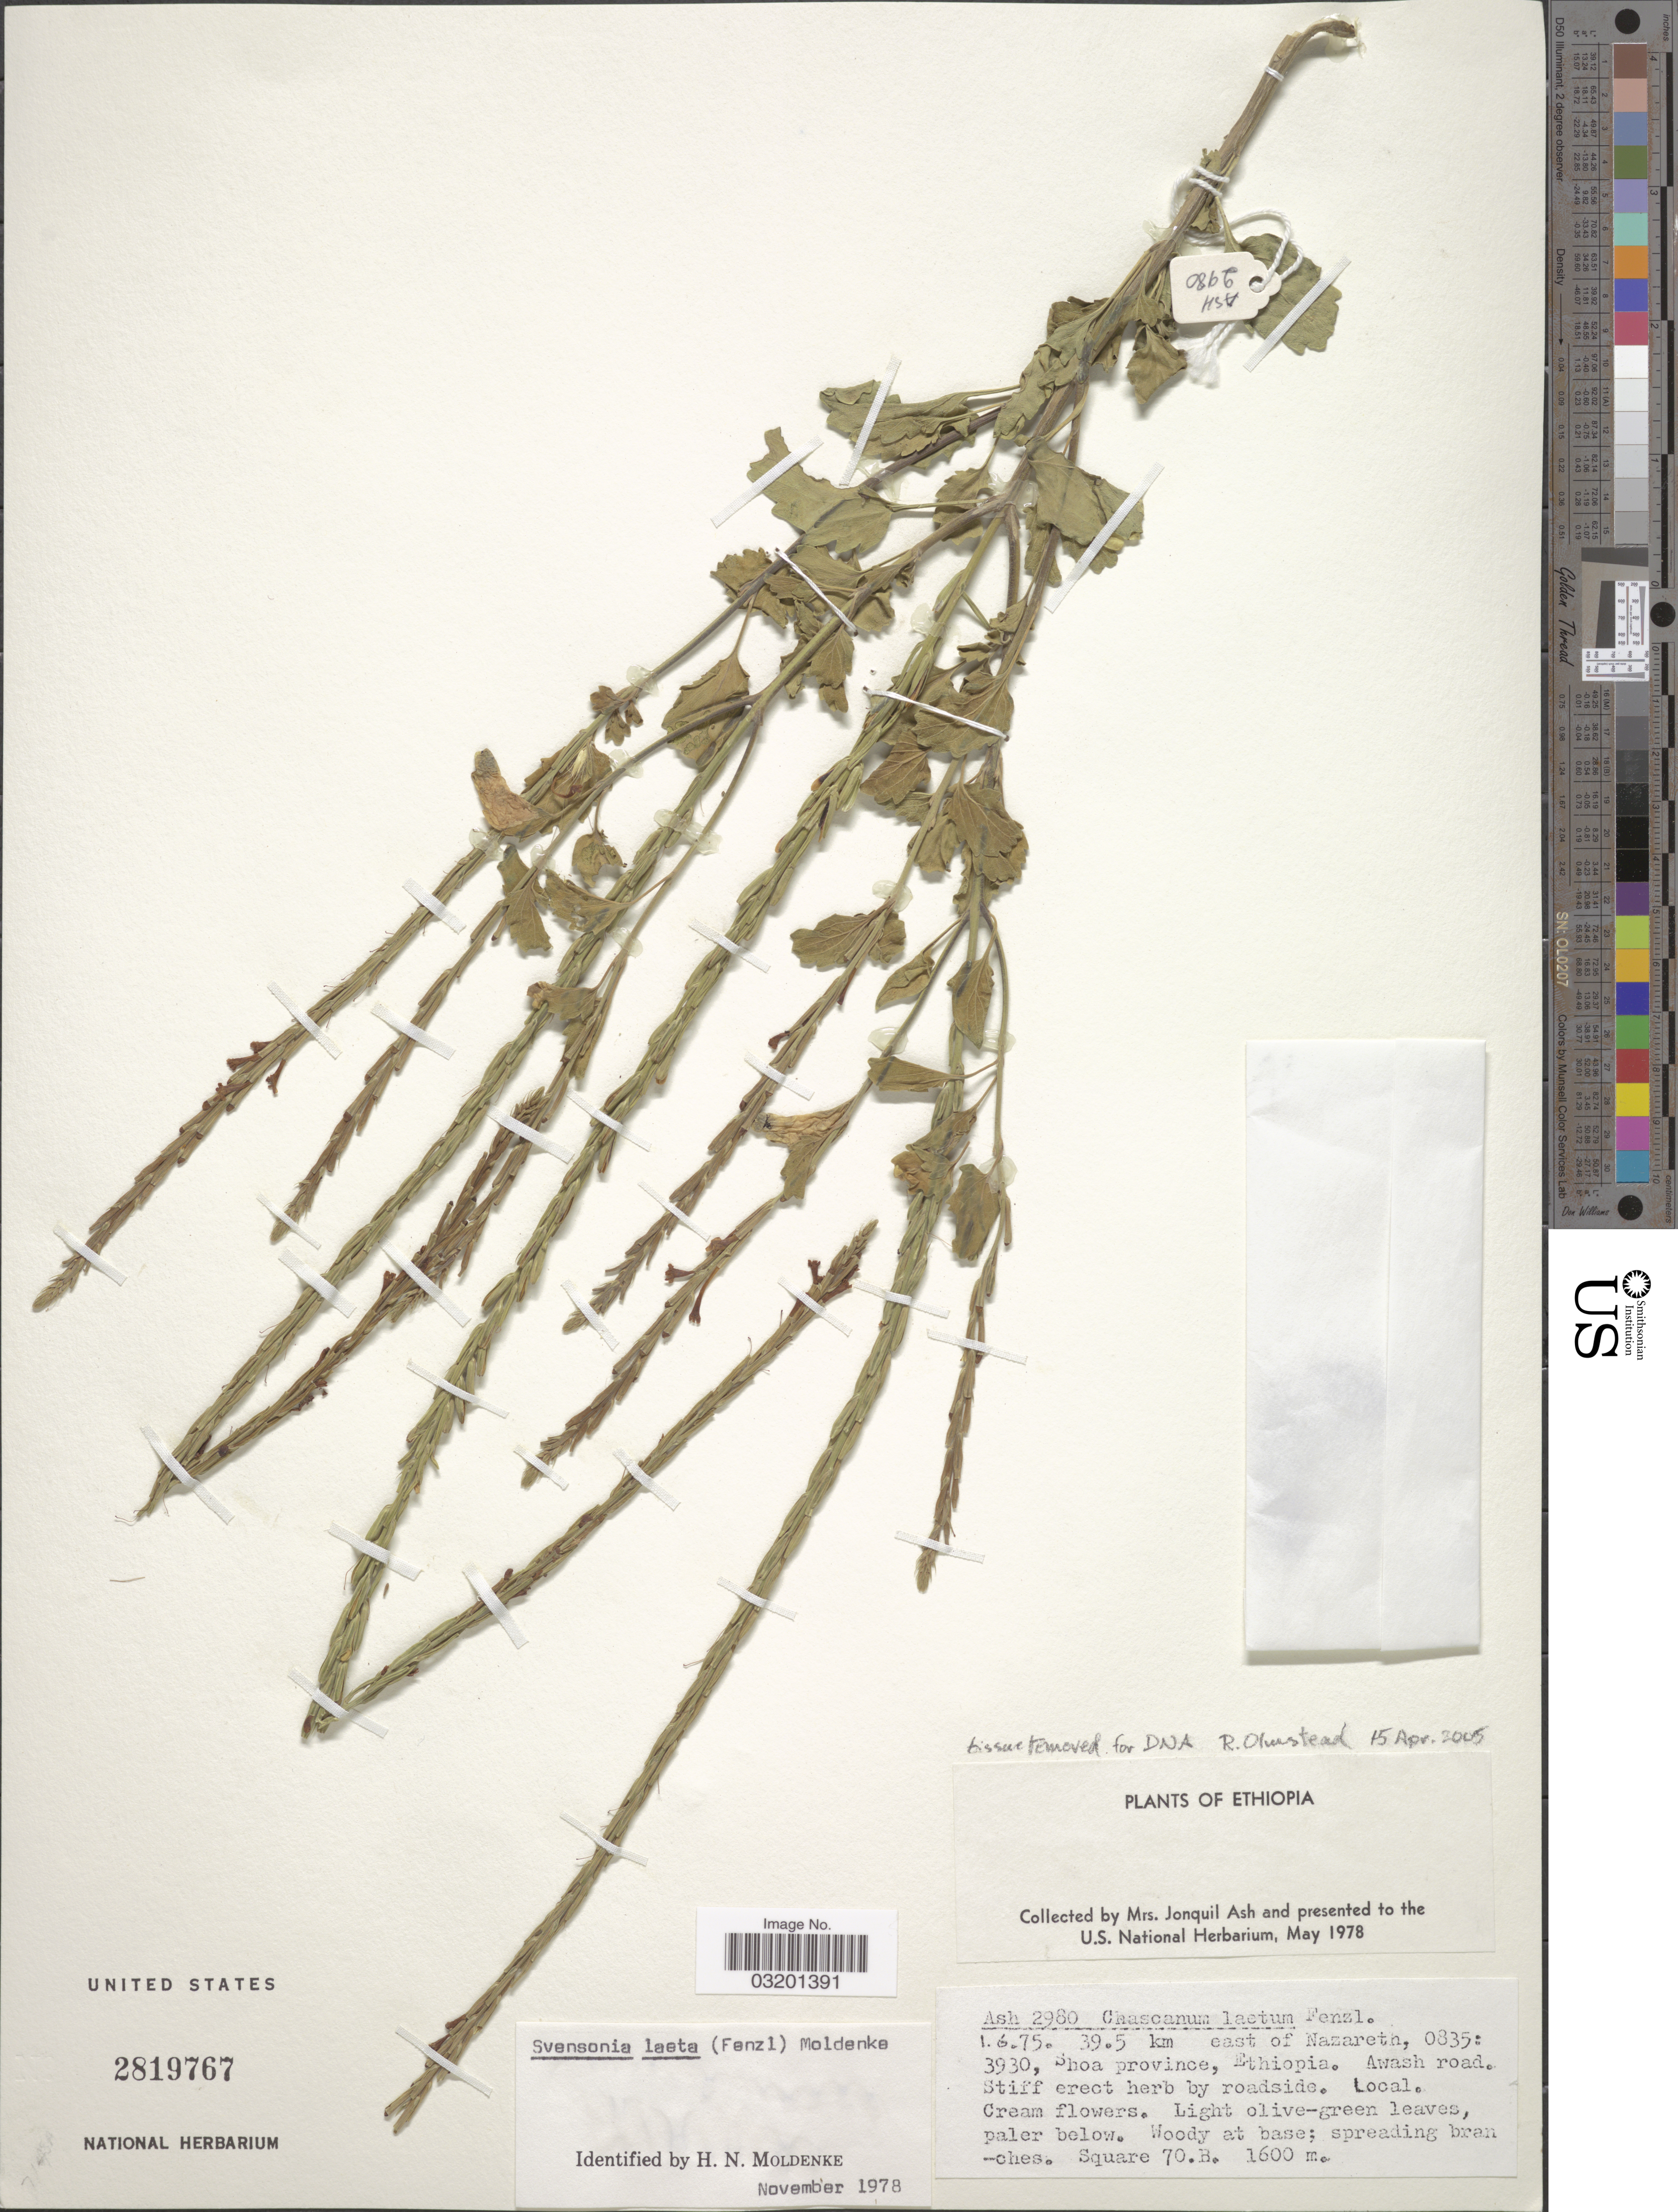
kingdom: Plantae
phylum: Tracheophyta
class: Magnoliopsida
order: Lamiales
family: Verbenaceae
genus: Chascanum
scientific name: Chascanum laetum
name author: Fenzl ex Walpers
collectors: J. Ash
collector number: Ash2980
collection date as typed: Transcribed d/m/y: 1/6/75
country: Ethiopia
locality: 39.5 km east of Nazareth, 0835: 3930, Shoa province. Awash road. Square 70.B.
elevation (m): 1600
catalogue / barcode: US 2819767